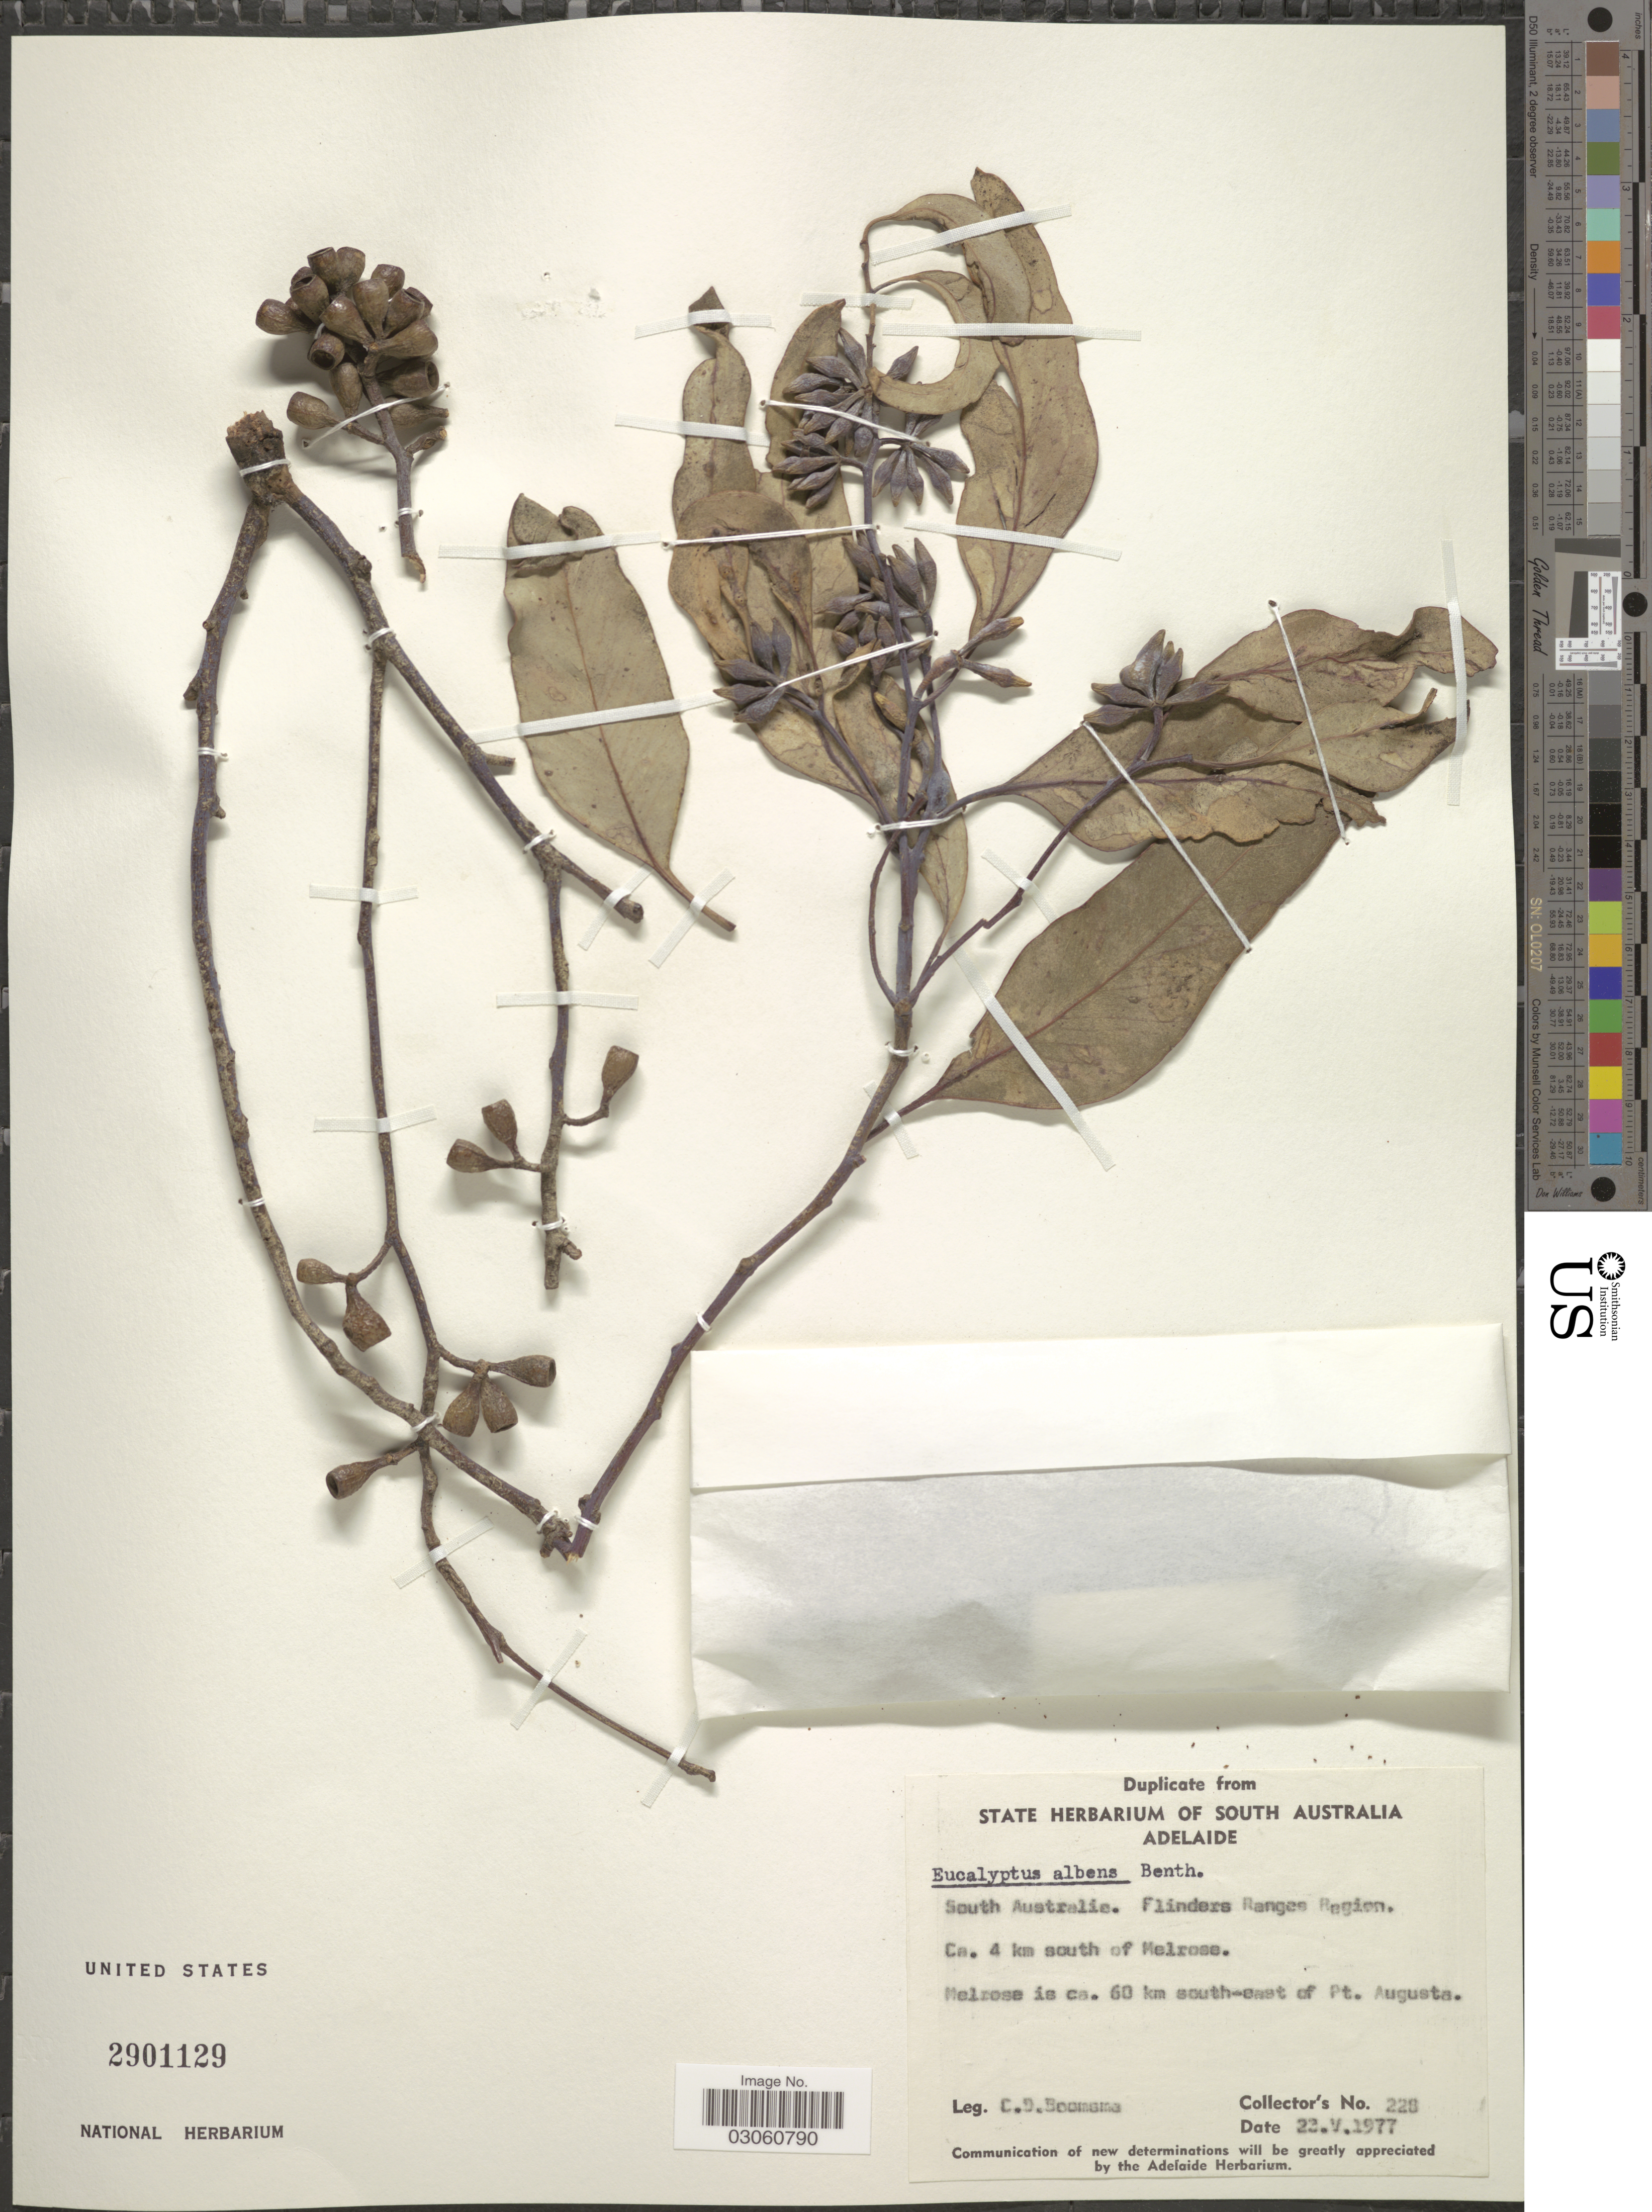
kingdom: Plantae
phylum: Tracheophyta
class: Magnoliopsida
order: Myrtales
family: Myrtaceae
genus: Eucalyptus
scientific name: Eucalyptus albens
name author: Benth.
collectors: C. Boomsma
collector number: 228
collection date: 1977-05-22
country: Australia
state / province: South Australia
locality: Flinders Ranges Region, Ca. 4 km south of Melrose, Melrose is ca. 60 km south-east of Pt. Augusta.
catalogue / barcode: US 2901129